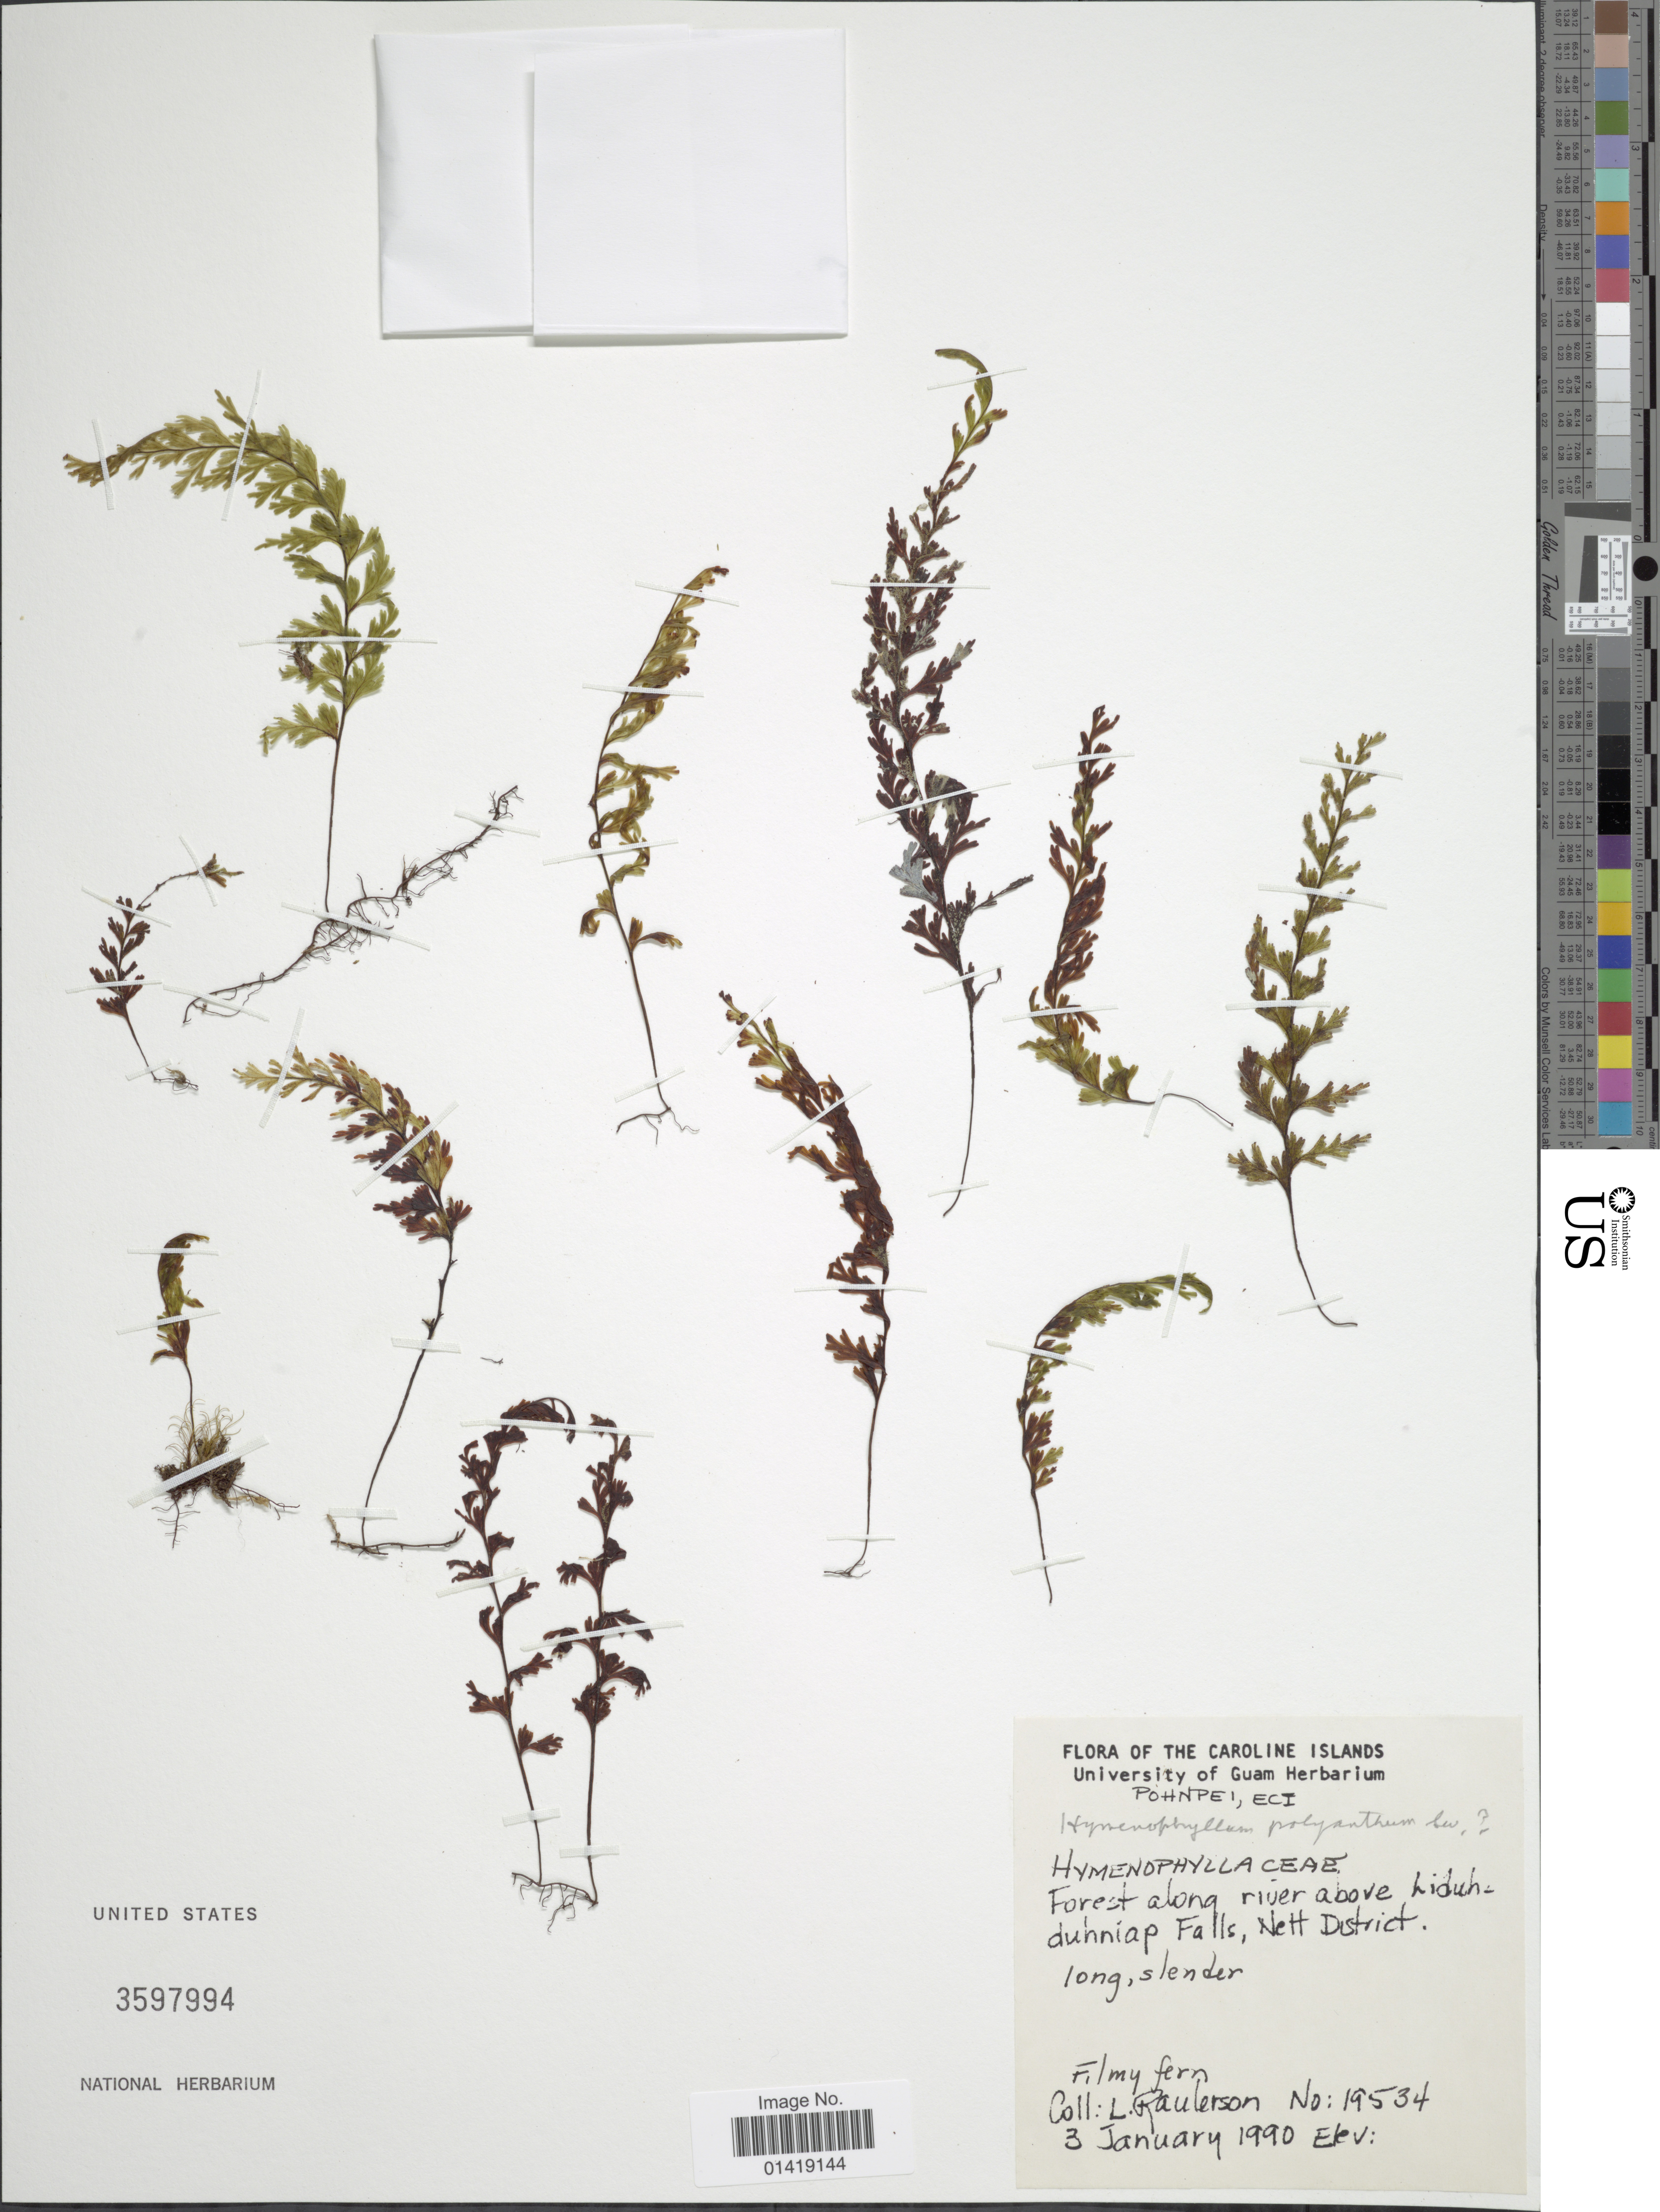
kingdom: Plantae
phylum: Tracheophyta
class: Polypodiopsida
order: Hymenophyllales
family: Hymenophyllaceae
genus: Hymenophyllum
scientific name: Hymenophyllum polyanthos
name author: (Sw.) Sw.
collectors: L. Raulerson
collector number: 19534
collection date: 1990-01-03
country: Micronesia, Federated States of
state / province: Pohnpei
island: Pohnpei [Ponape]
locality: The Caroline Islands Pohnpei Eci forest along river above Liduhdhniap falls Nett district [interpreted]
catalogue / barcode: US 3597994